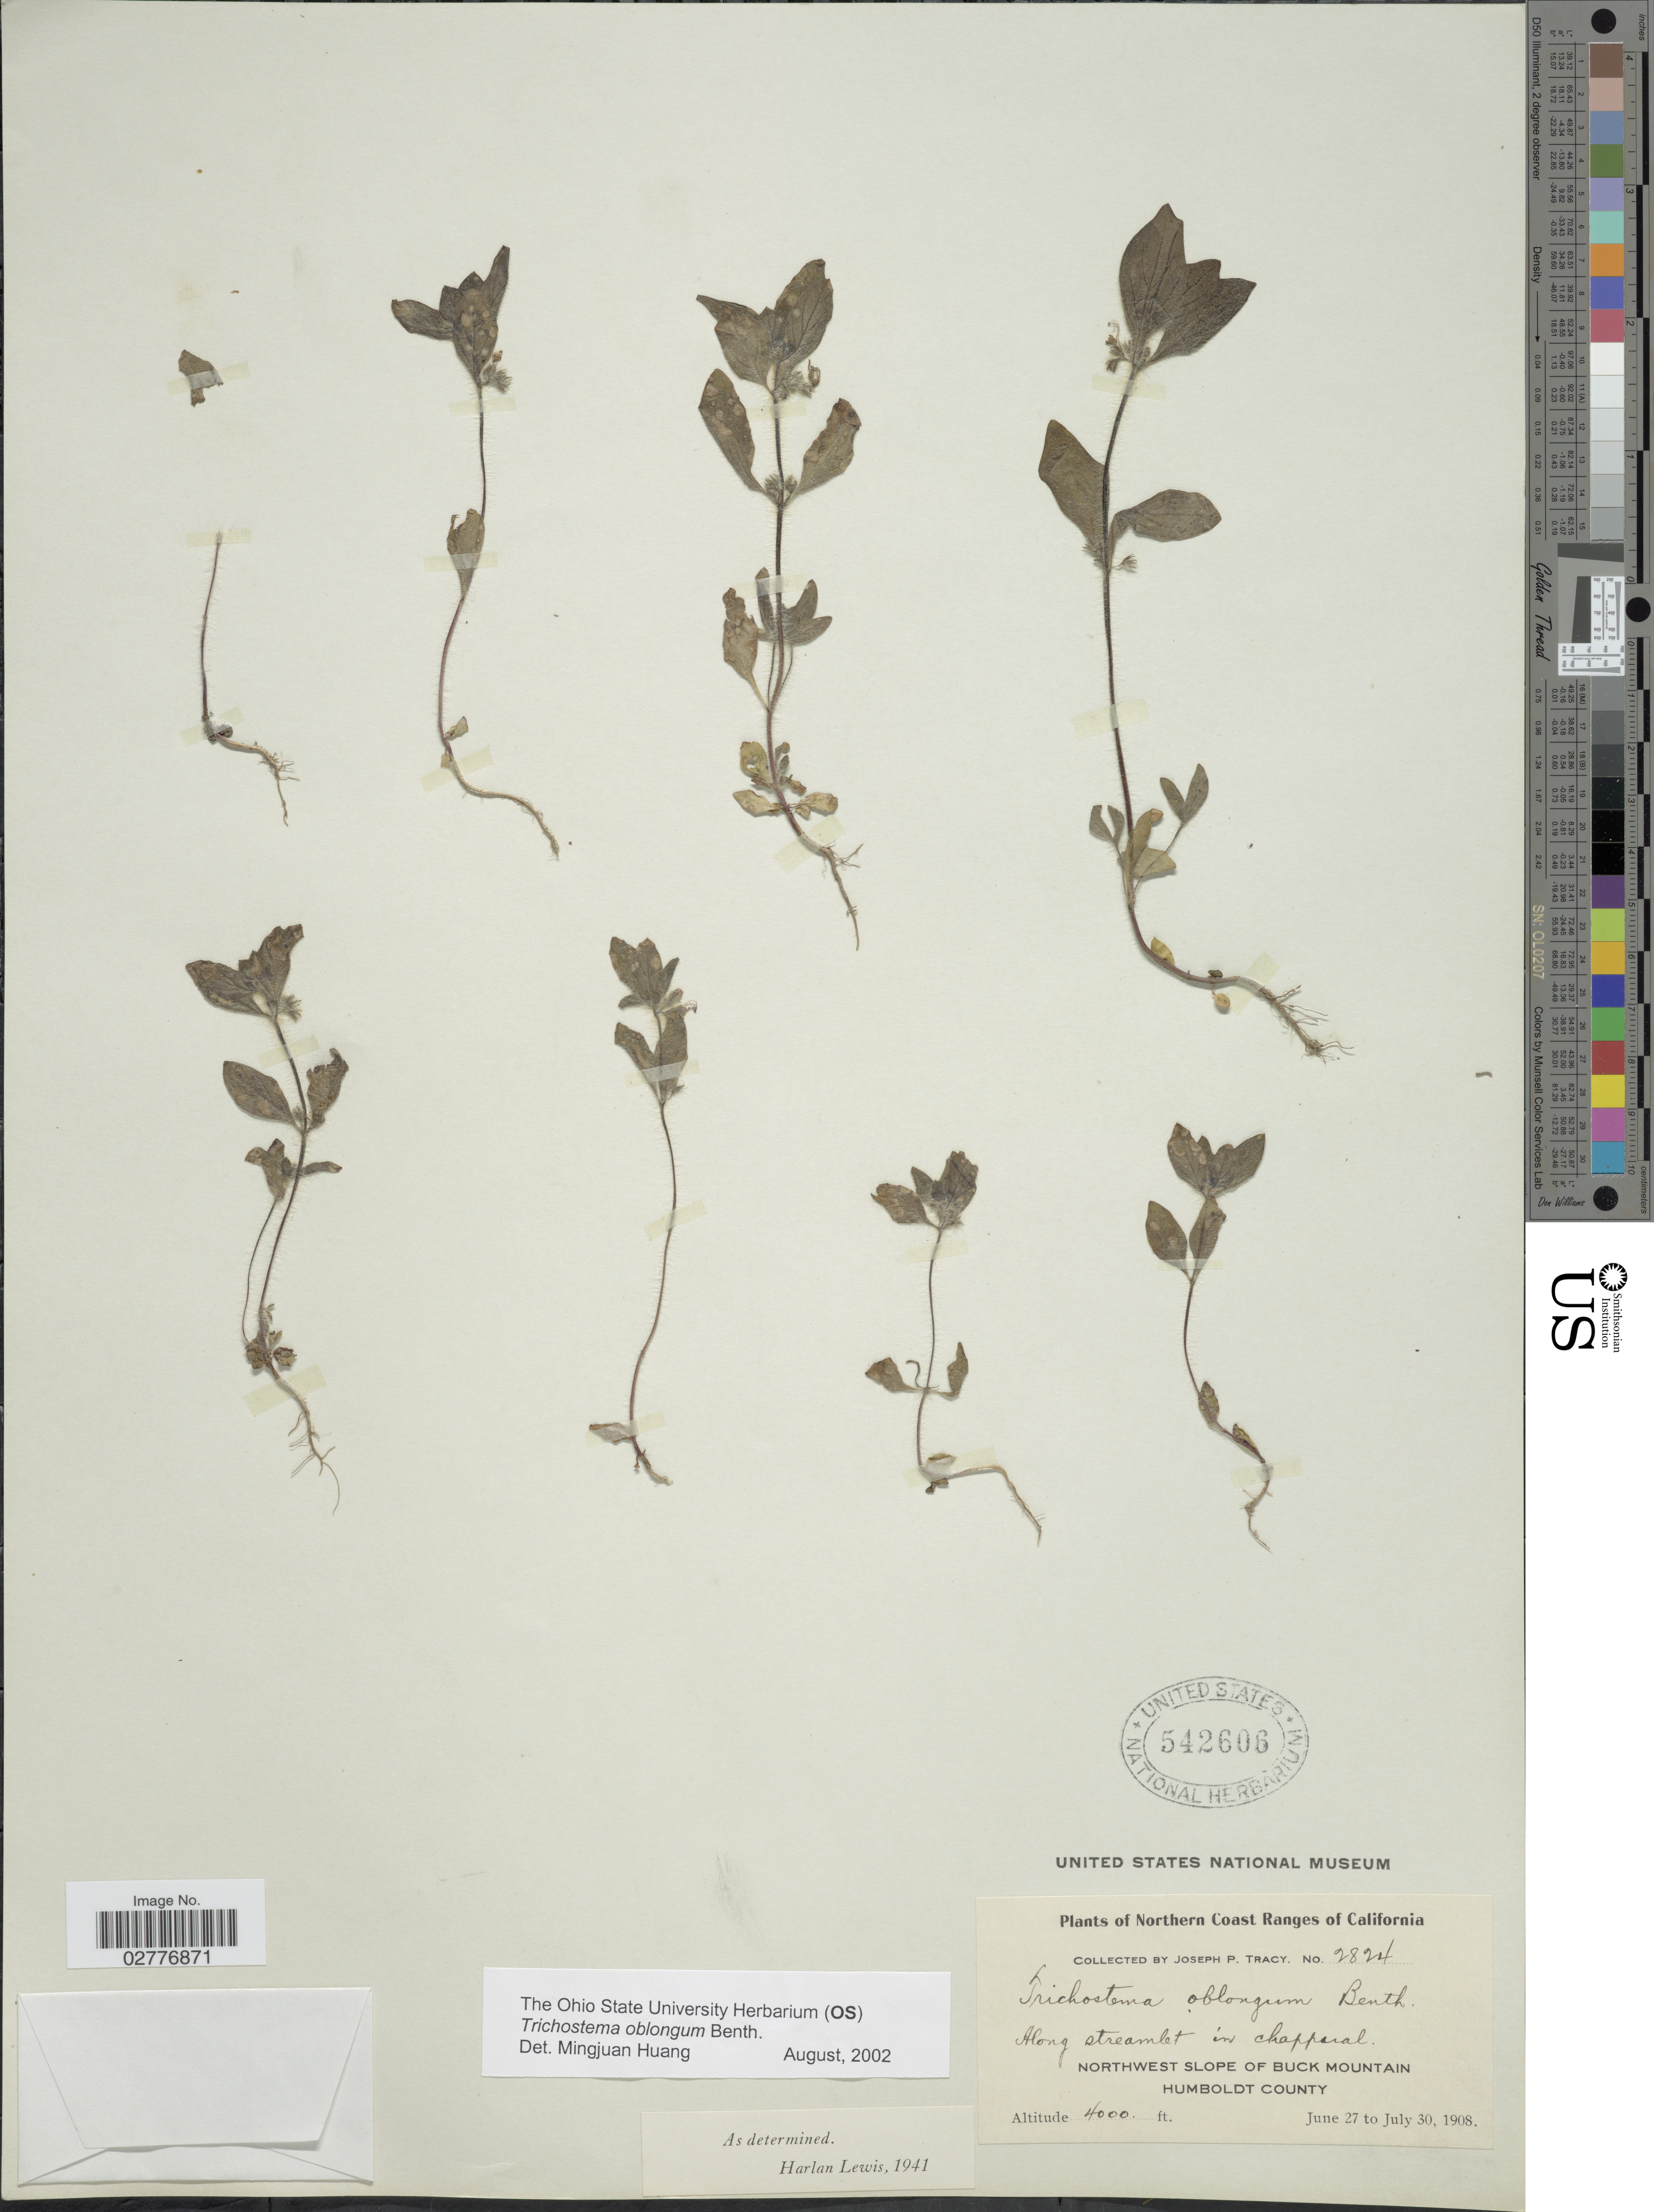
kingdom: Plantae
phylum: Tracheophyta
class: Magnoliopsida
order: Lamiales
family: Lamiaceae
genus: Trichostema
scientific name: Trichostema oblongum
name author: Benth.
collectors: J. Tracy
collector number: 2824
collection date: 1908-06-27/1908-07-30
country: United States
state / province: California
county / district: Humboldt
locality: Northern Coast Ranges of California. Northwest slope of Buck Mountain. Humboldt County.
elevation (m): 1219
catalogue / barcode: US 542606